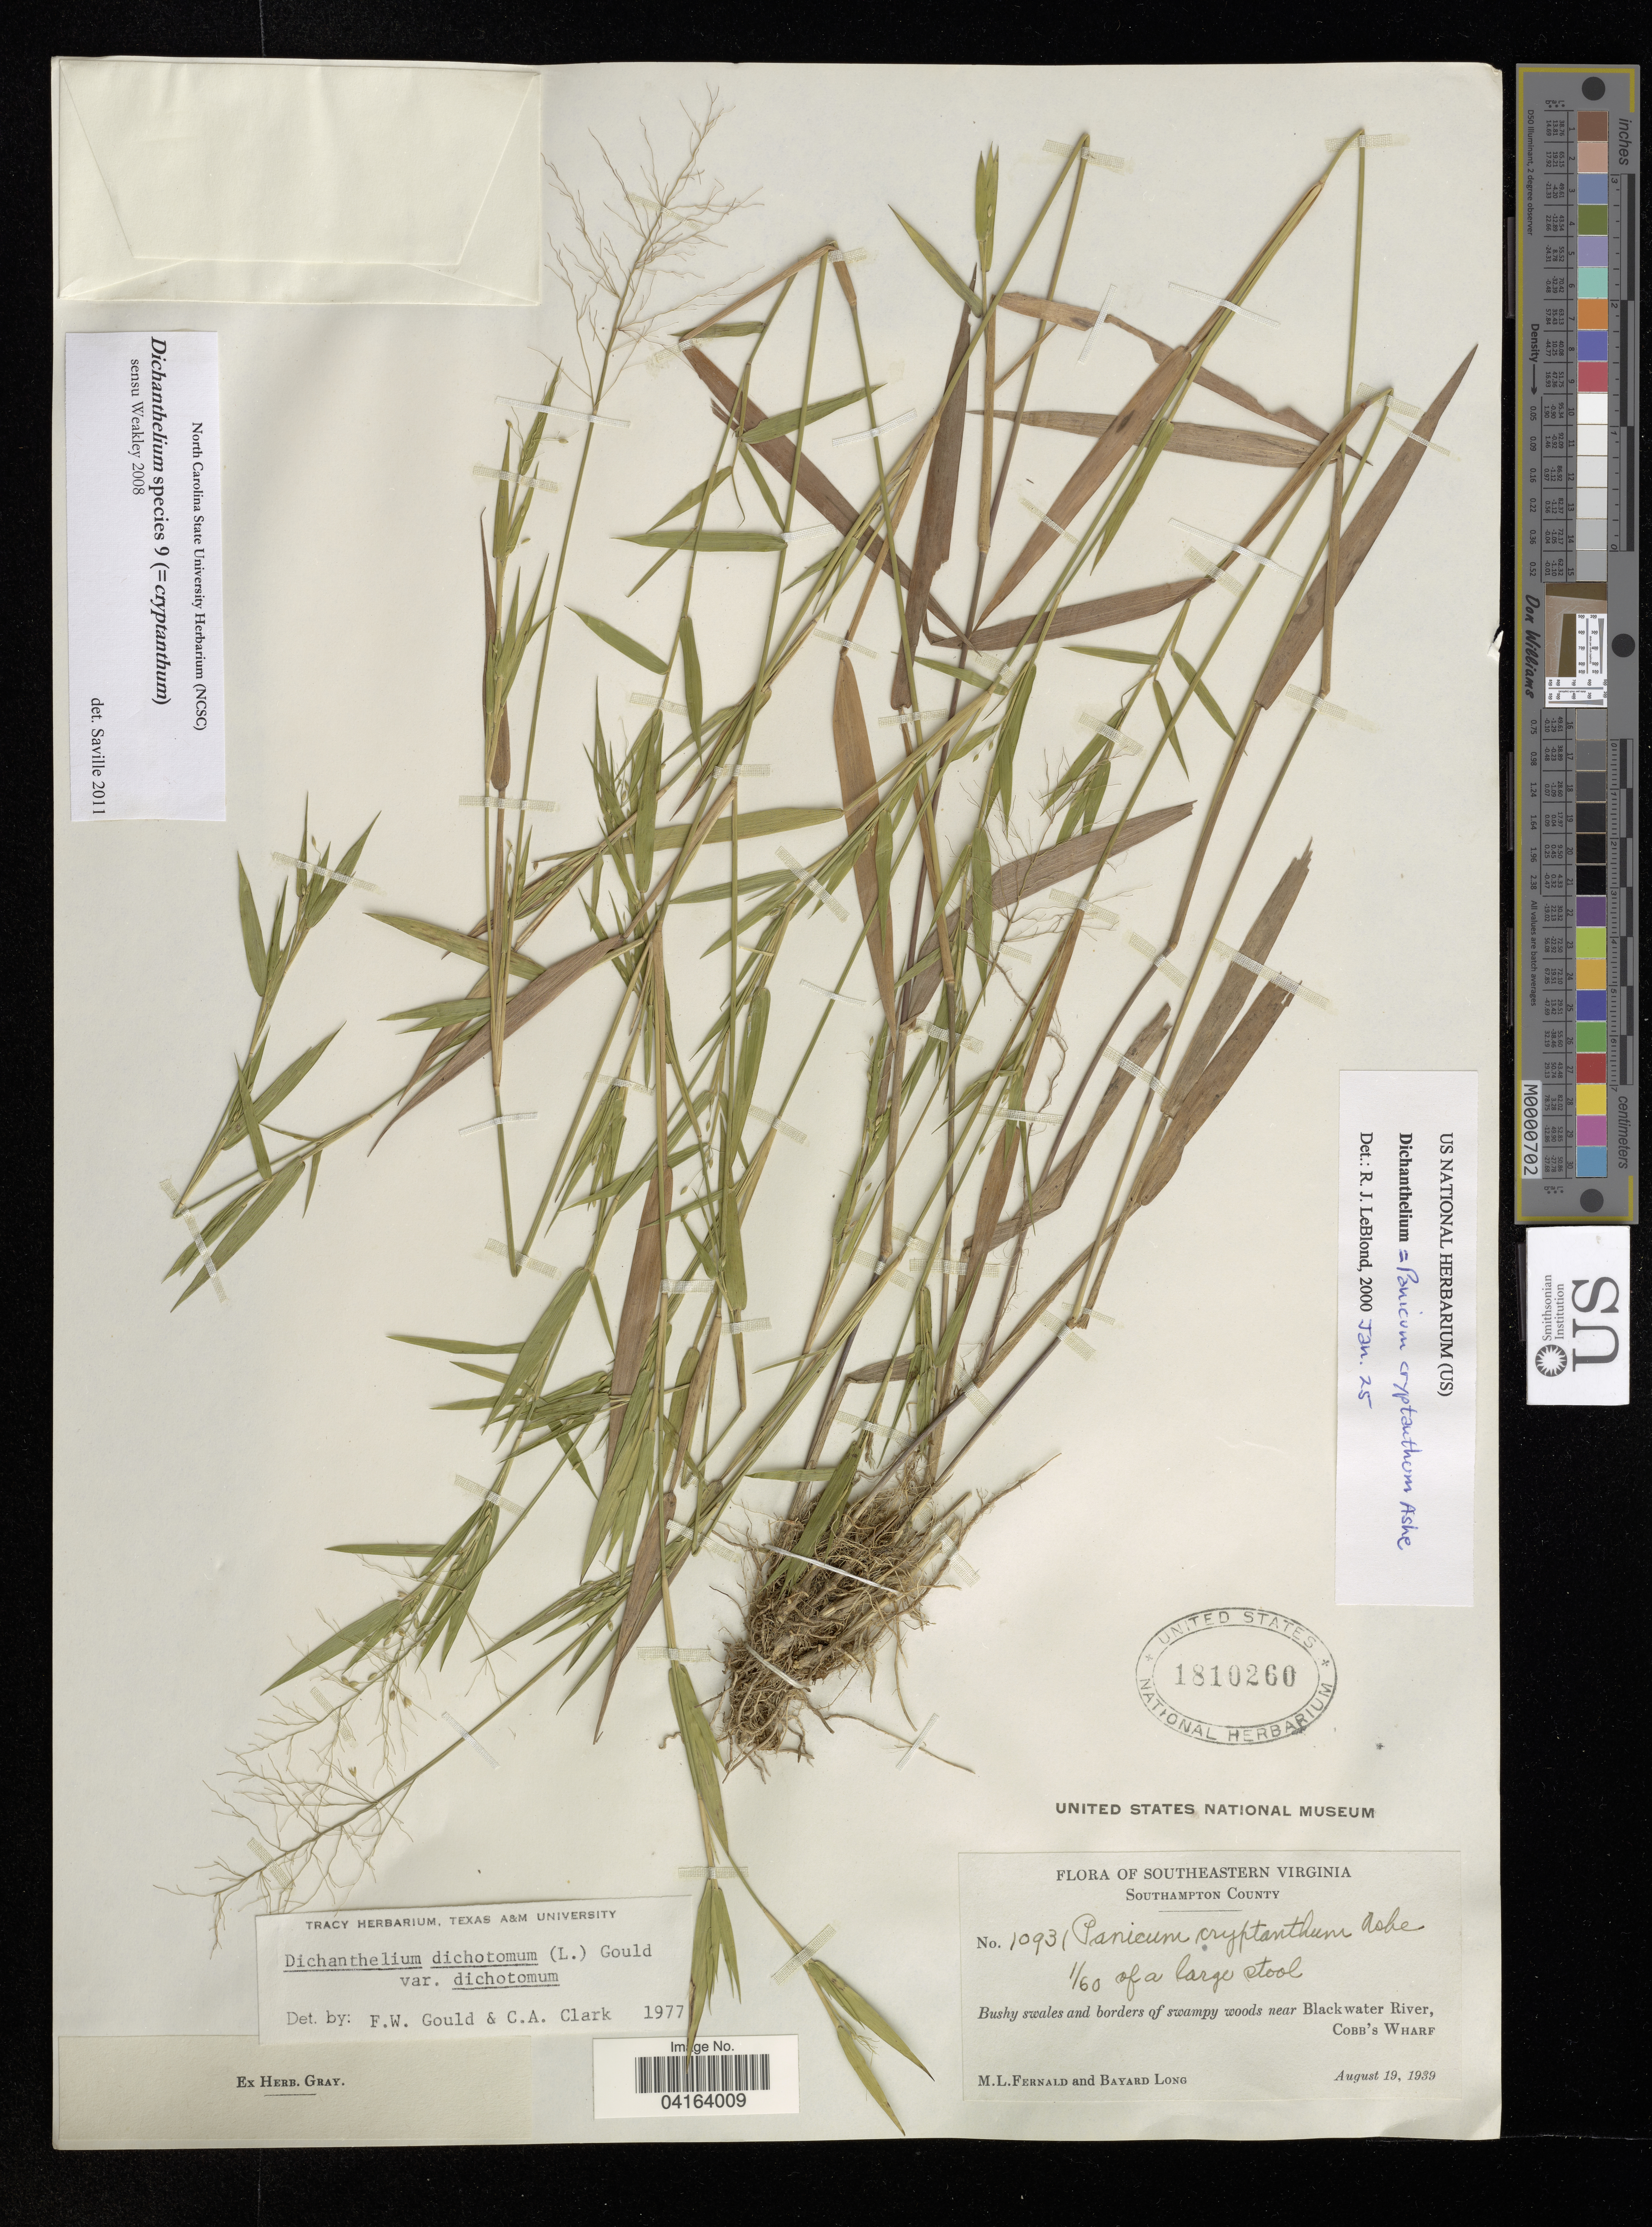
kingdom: Plantae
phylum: Tracheophyta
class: Liliopsida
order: Poales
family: Poaceae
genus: Dichanthelium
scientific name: Dichanthelium cryptanthum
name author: (Ashe) LeBlond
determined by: Saville, A. C., (NCSC), North Carolina State University (UNITED STATES)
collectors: M. L. Fernald & B. Long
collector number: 10931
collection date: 1939-08-19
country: United States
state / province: Virginia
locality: Southeastern Virginia. Southampton County. Near Blackwater River, Cobb's Wharf.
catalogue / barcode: US 1810260